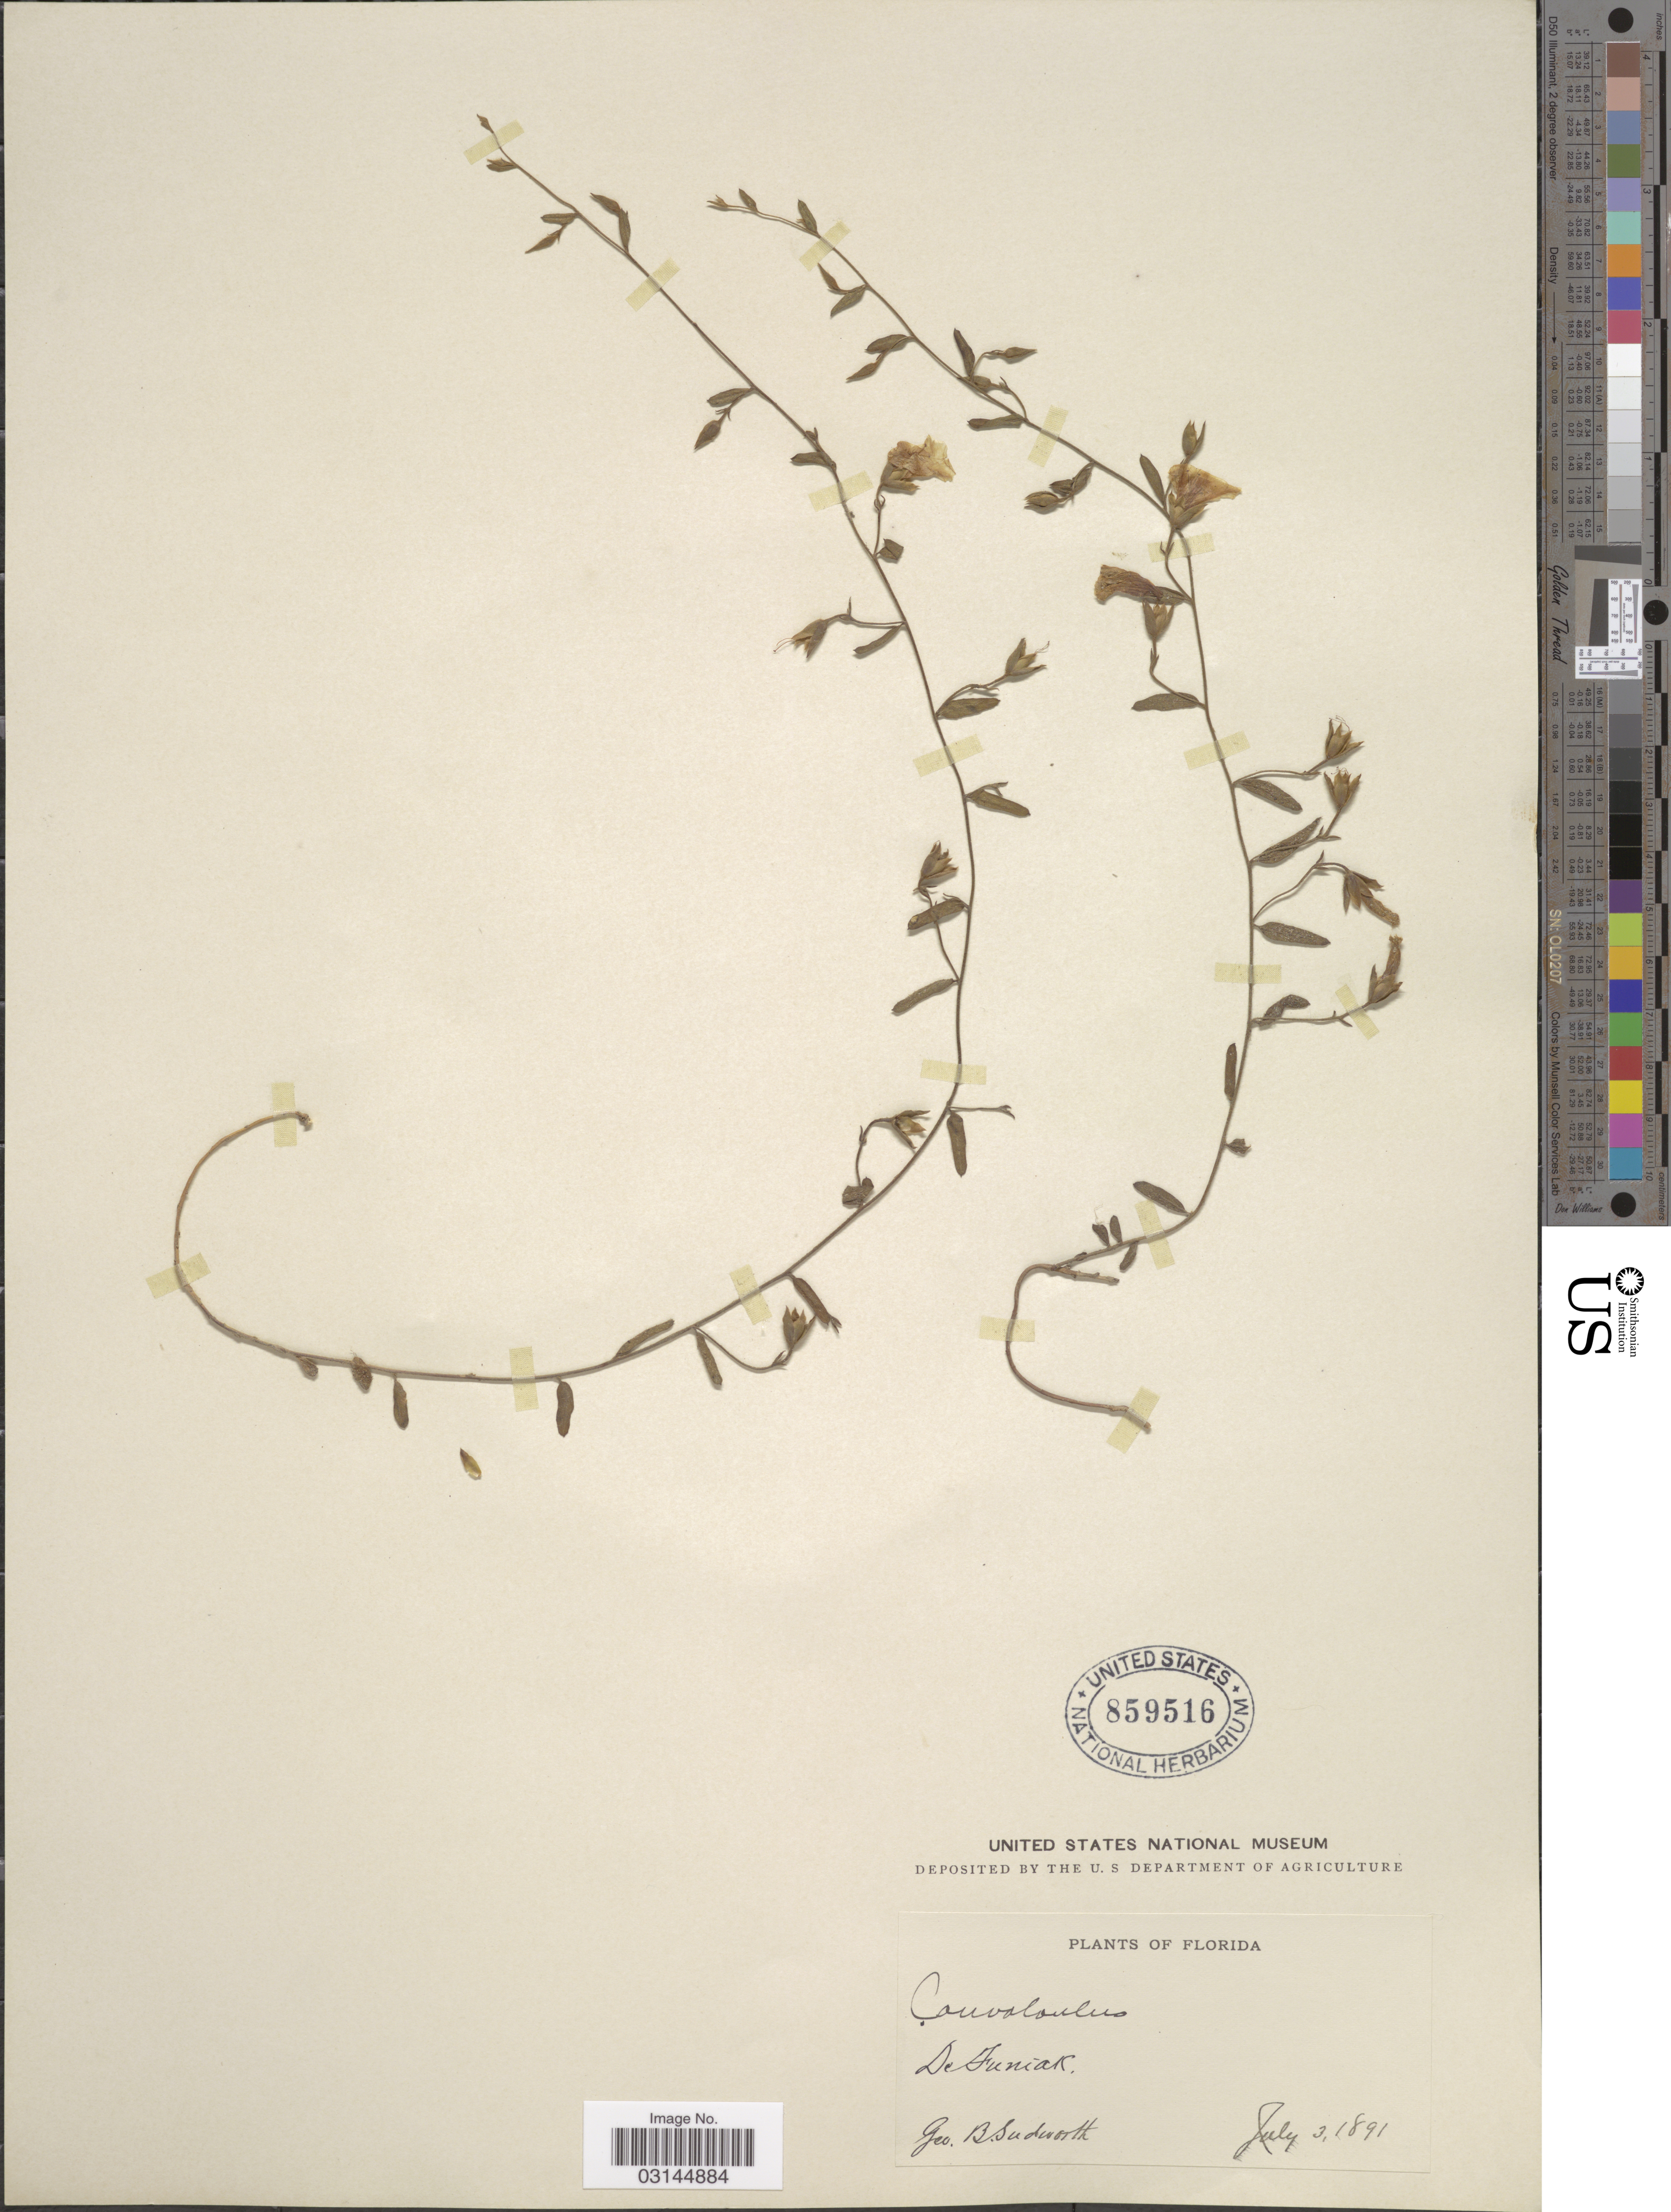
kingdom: Plantae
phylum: Tracheophyta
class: Magnoliopsida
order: Solanales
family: Convolvulaceae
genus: Convolvulus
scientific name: Convolvulus havanensis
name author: Jacq.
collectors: G. B. Sudworth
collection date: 1891-07-03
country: United States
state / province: Florida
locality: De Funiak.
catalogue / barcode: US 859516